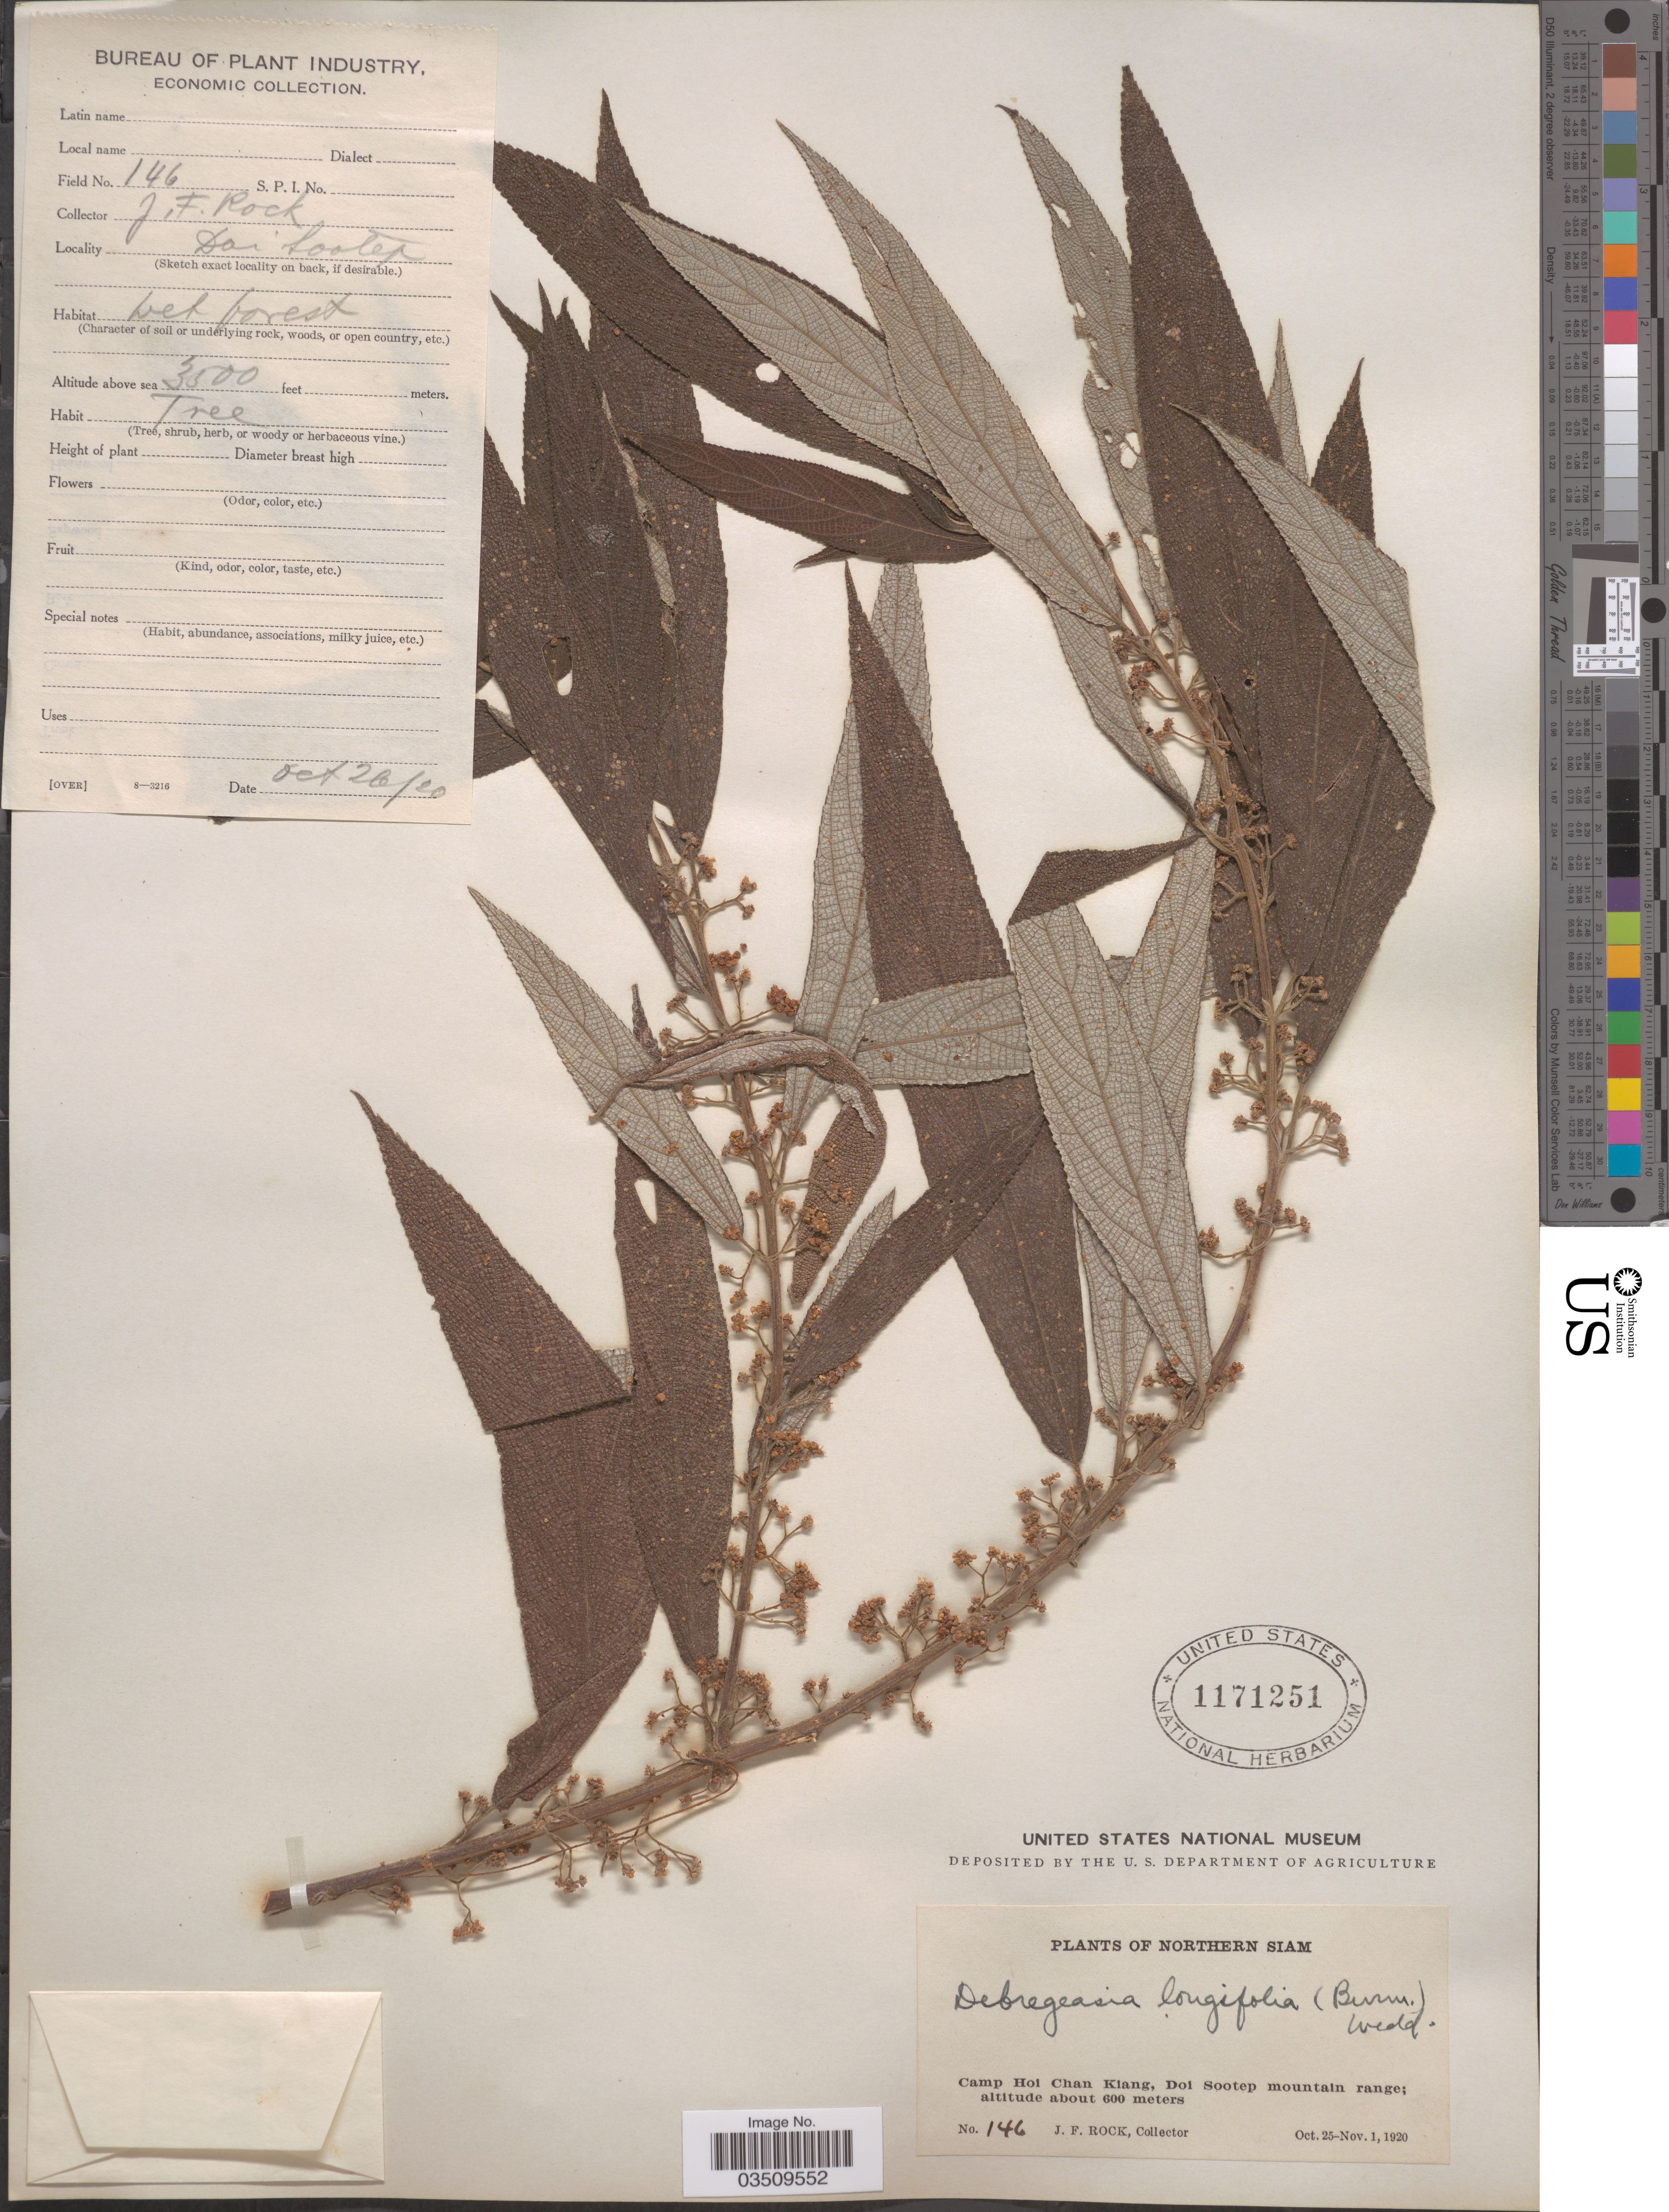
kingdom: Plantae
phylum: Tracheophyta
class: Magnoliopsida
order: Rosales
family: Urticaceae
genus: Debregeasia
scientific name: Debregeasia longifolia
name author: (Burm. f.) Wedd.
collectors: J. Rock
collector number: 146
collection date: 1920-10-25/1920-11-01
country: Thailand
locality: Northern Siam. Camp Hoi Chan Kiang, Doi Sootep mountain range.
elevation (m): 600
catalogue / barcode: US 1171251